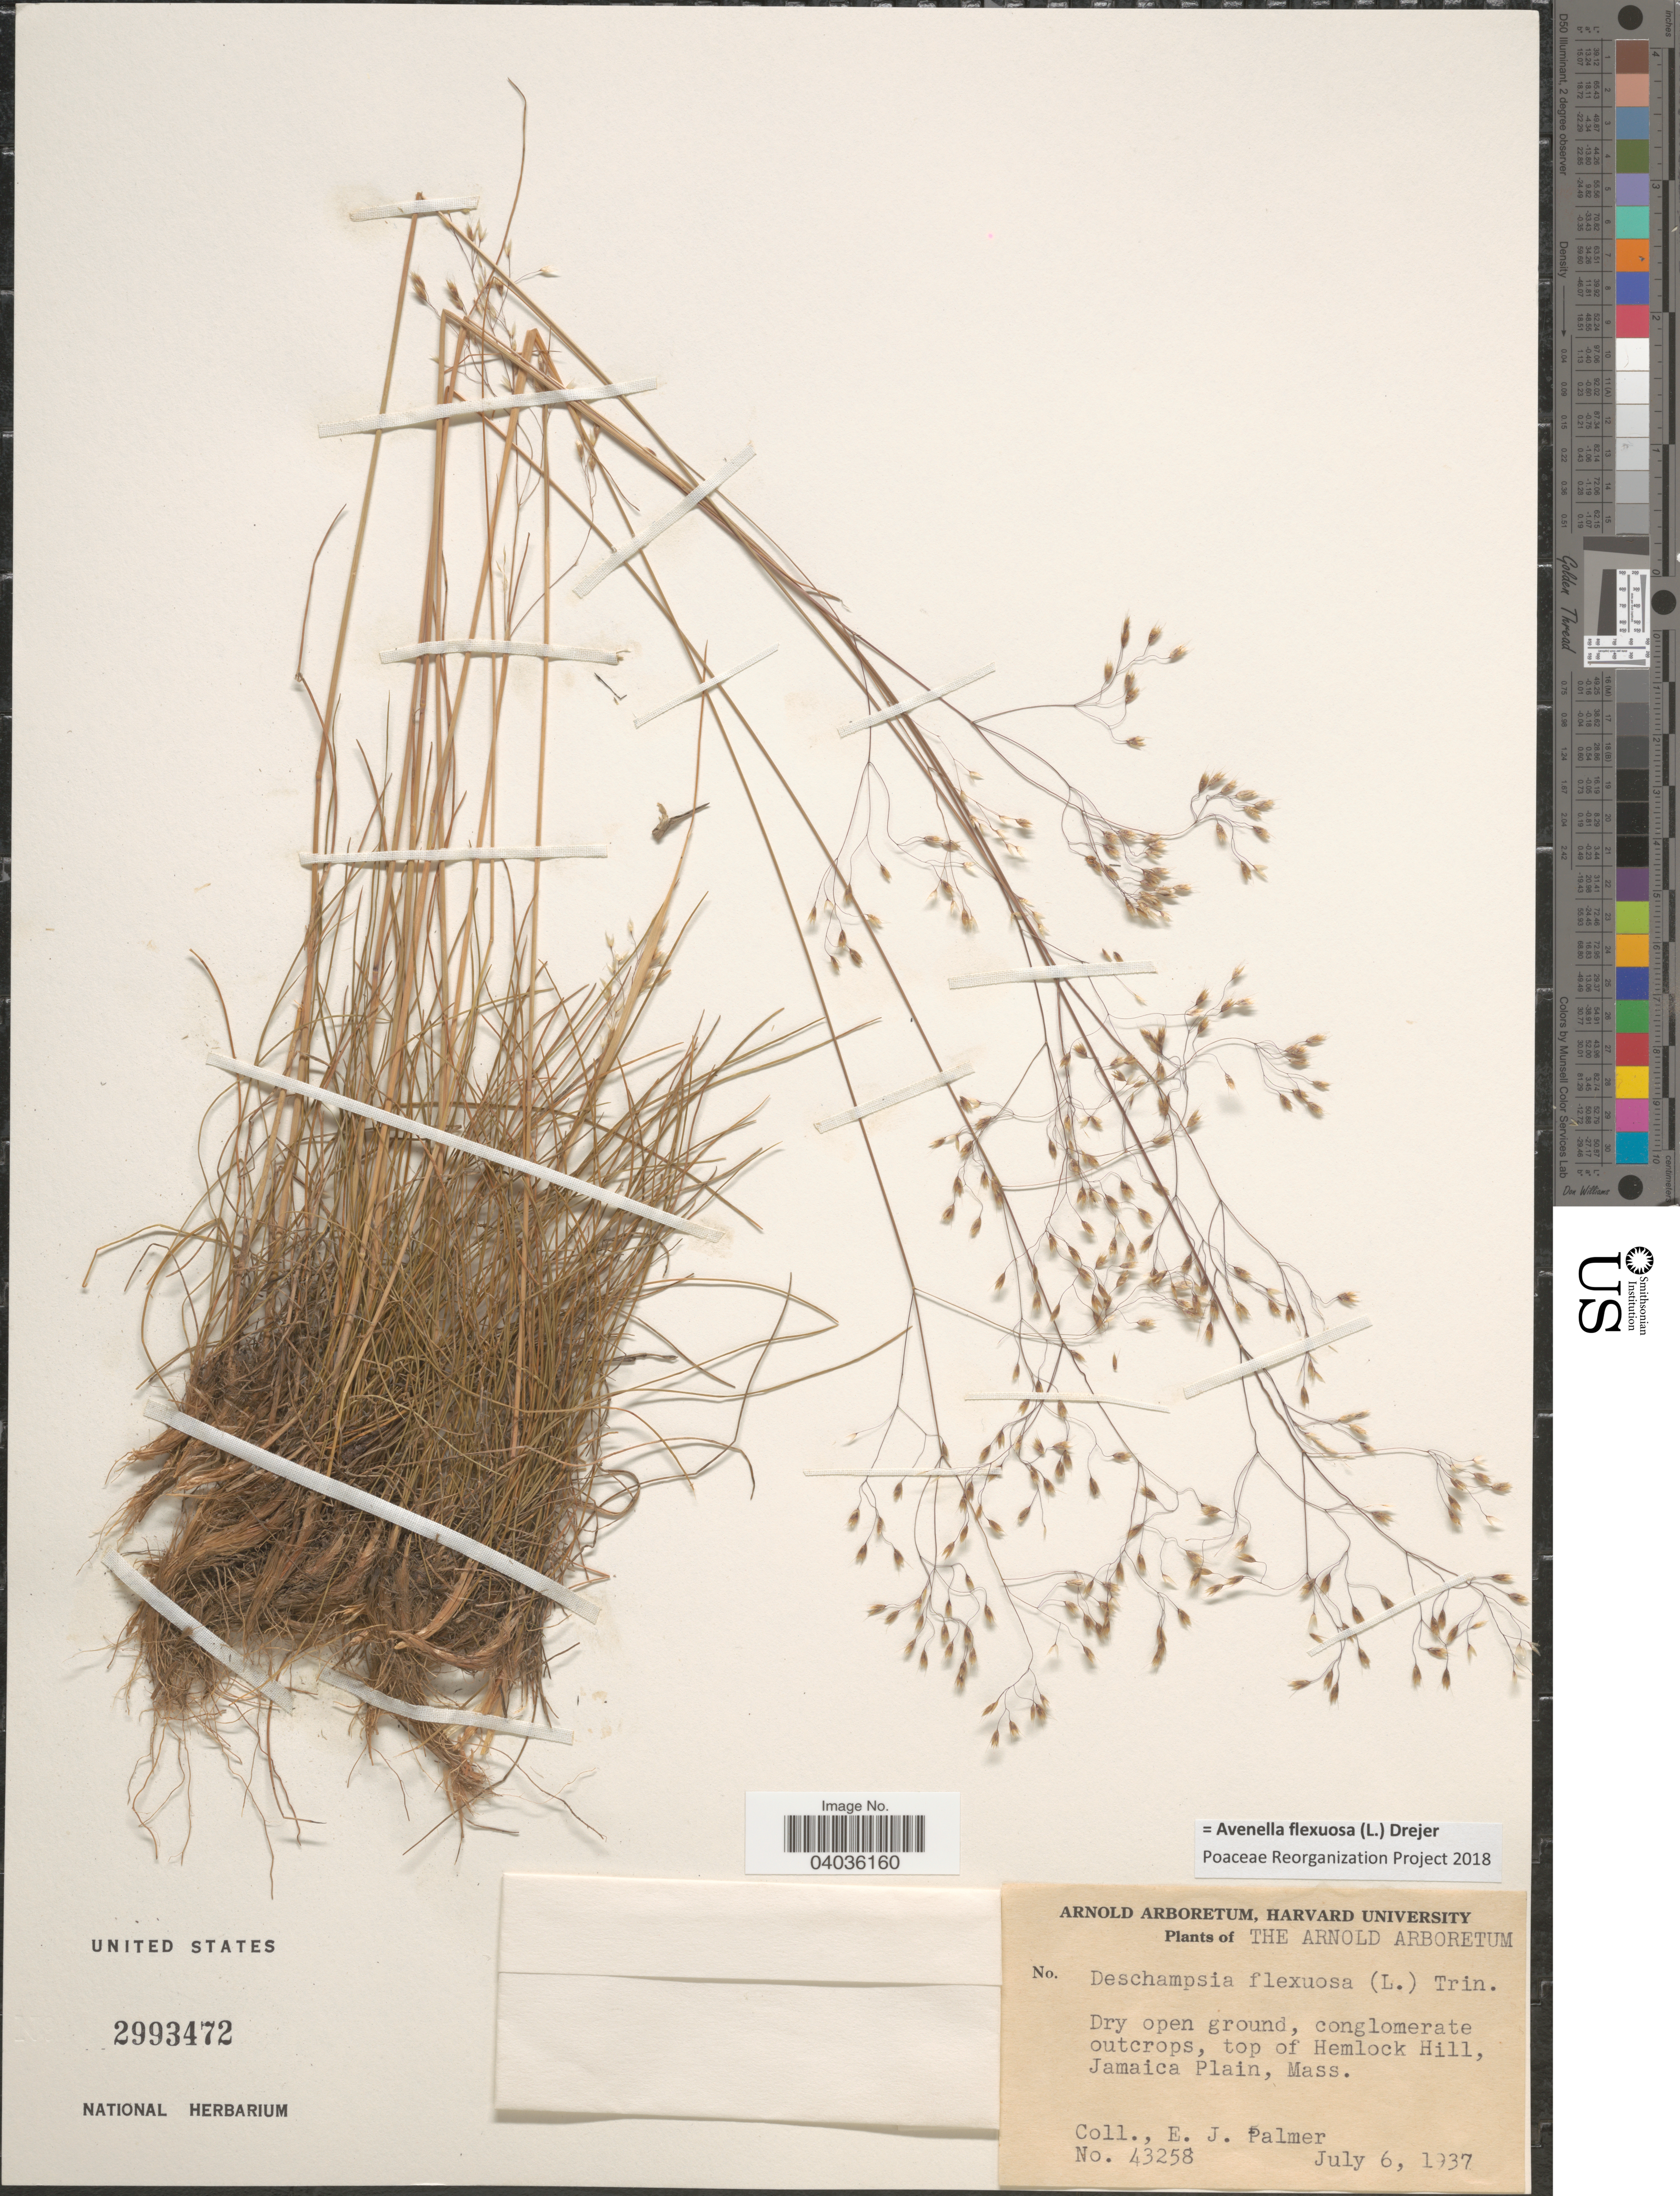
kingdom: Plantae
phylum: Tracheophyta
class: Liliopsida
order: Poales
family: Poaceae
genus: Avenella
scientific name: Avenella flexuosa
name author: (L.) Drejer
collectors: E. J. Palmer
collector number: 43258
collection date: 1937-07-06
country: United States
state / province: Massachusetts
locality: Dry open ground, conglomerate outcrops, top of Hemlock Hill, Jamaica Plain.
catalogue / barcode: US 2993472